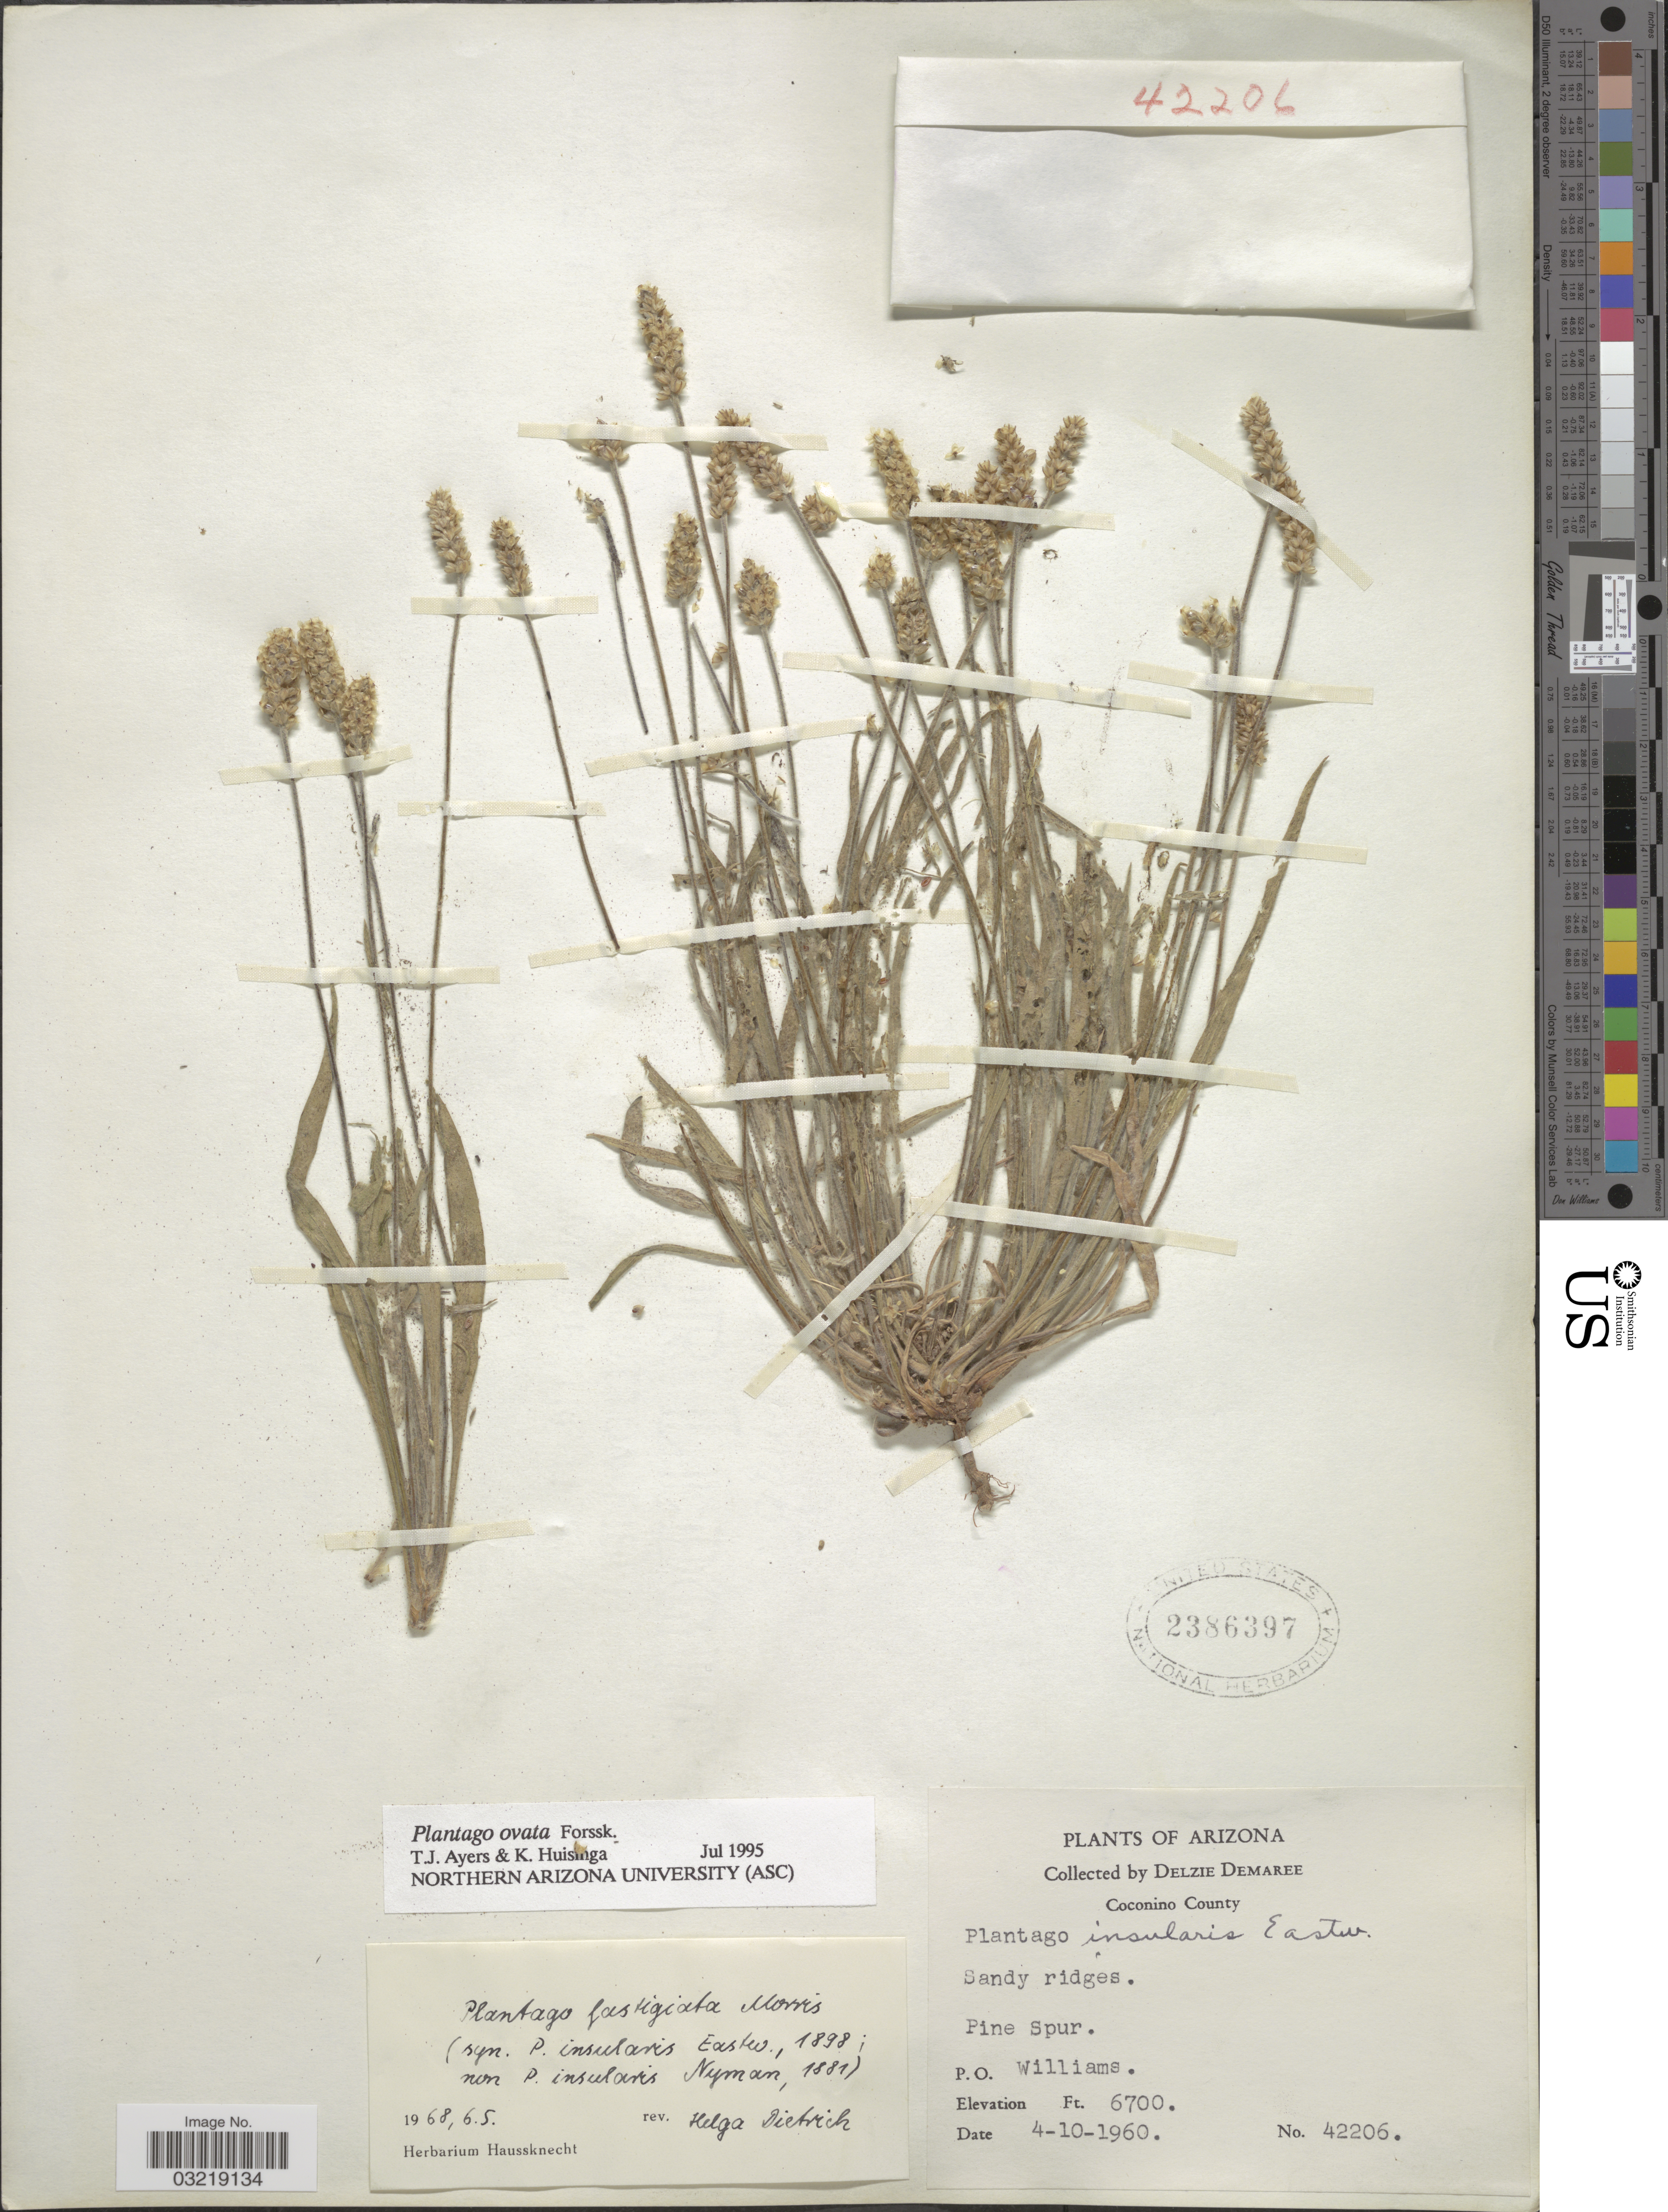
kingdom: Plantae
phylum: Tracheophyta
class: Magnoliopsida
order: Lamiales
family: Plantaginaceae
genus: Plantago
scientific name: Plantago ovata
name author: Forssk.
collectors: D. Demaree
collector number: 42206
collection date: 1960-04-10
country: United States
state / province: Arizona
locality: Coconino County. P.O. Williams.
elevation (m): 2042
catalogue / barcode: US 2386397